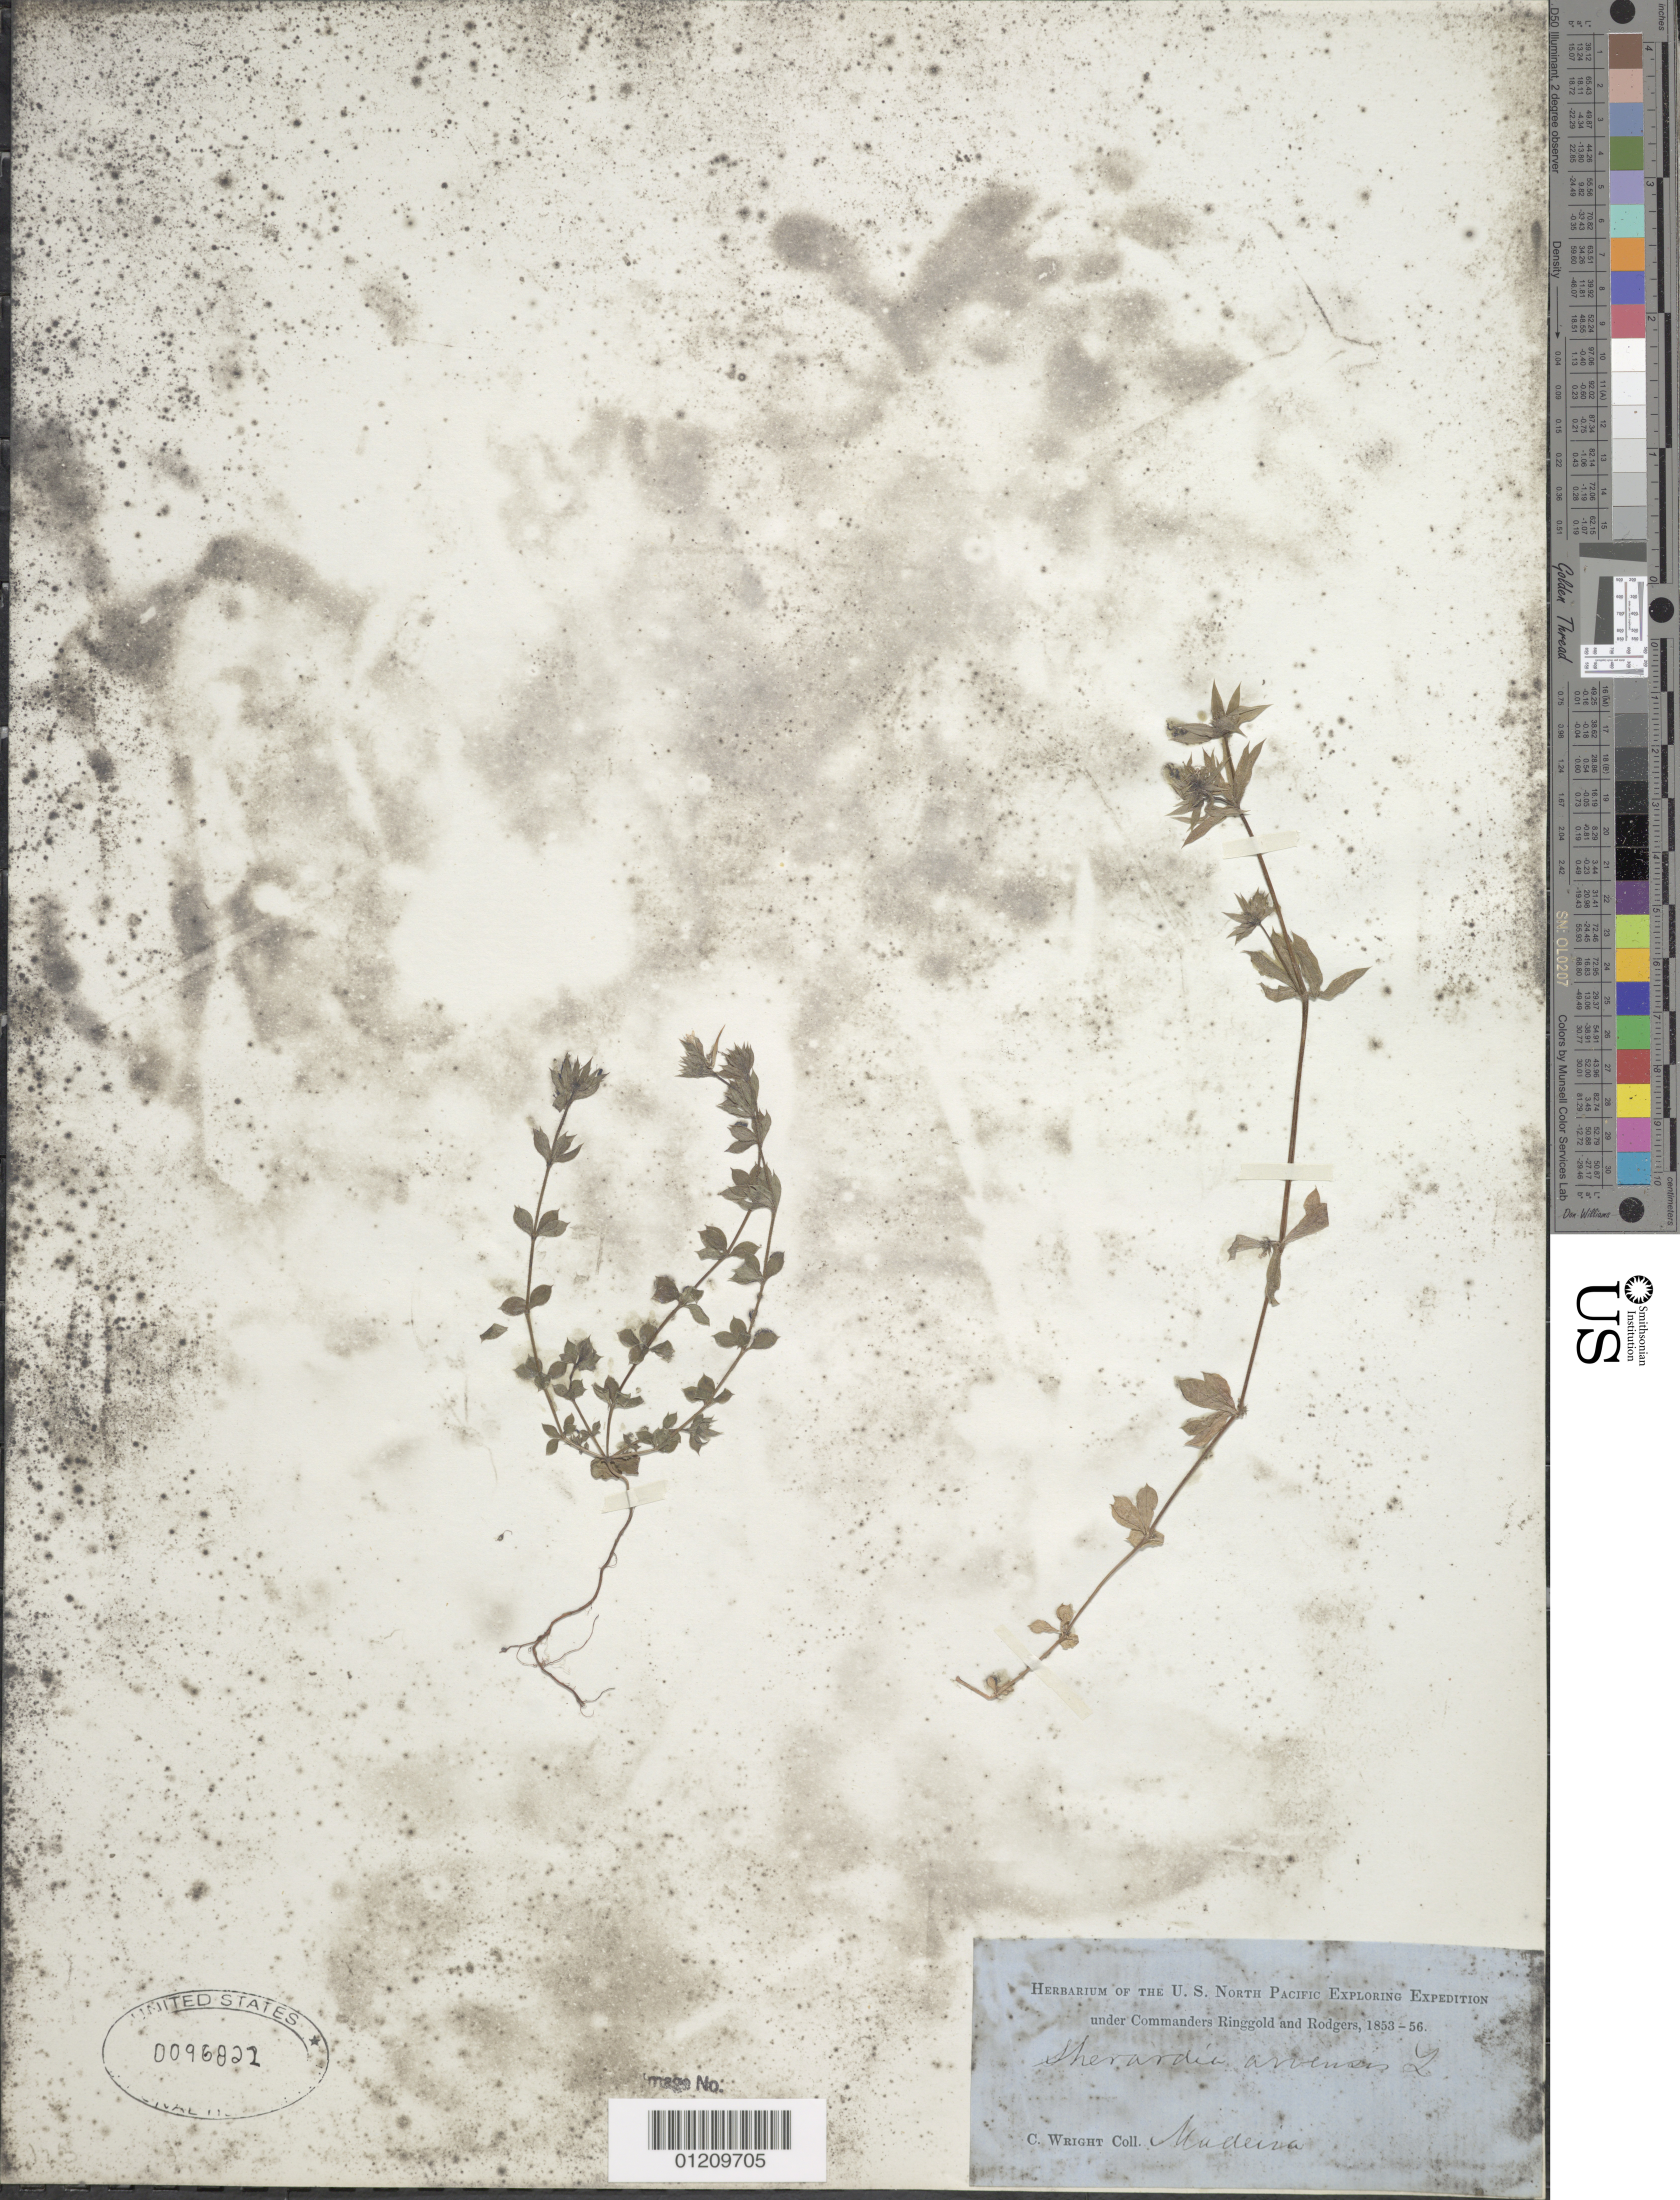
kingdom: Plantae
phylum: Tracheophyta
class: Magnoliopsida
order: Gentianales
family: Rubiaceae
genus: Sherardia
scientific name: Sherardia arvensis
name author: L.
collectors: C. Wright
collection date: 1853/1856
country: Portugal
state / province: Madeira (Aut. Reg.)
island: Madeira Is.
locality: Madeira.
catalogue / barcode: US 96822